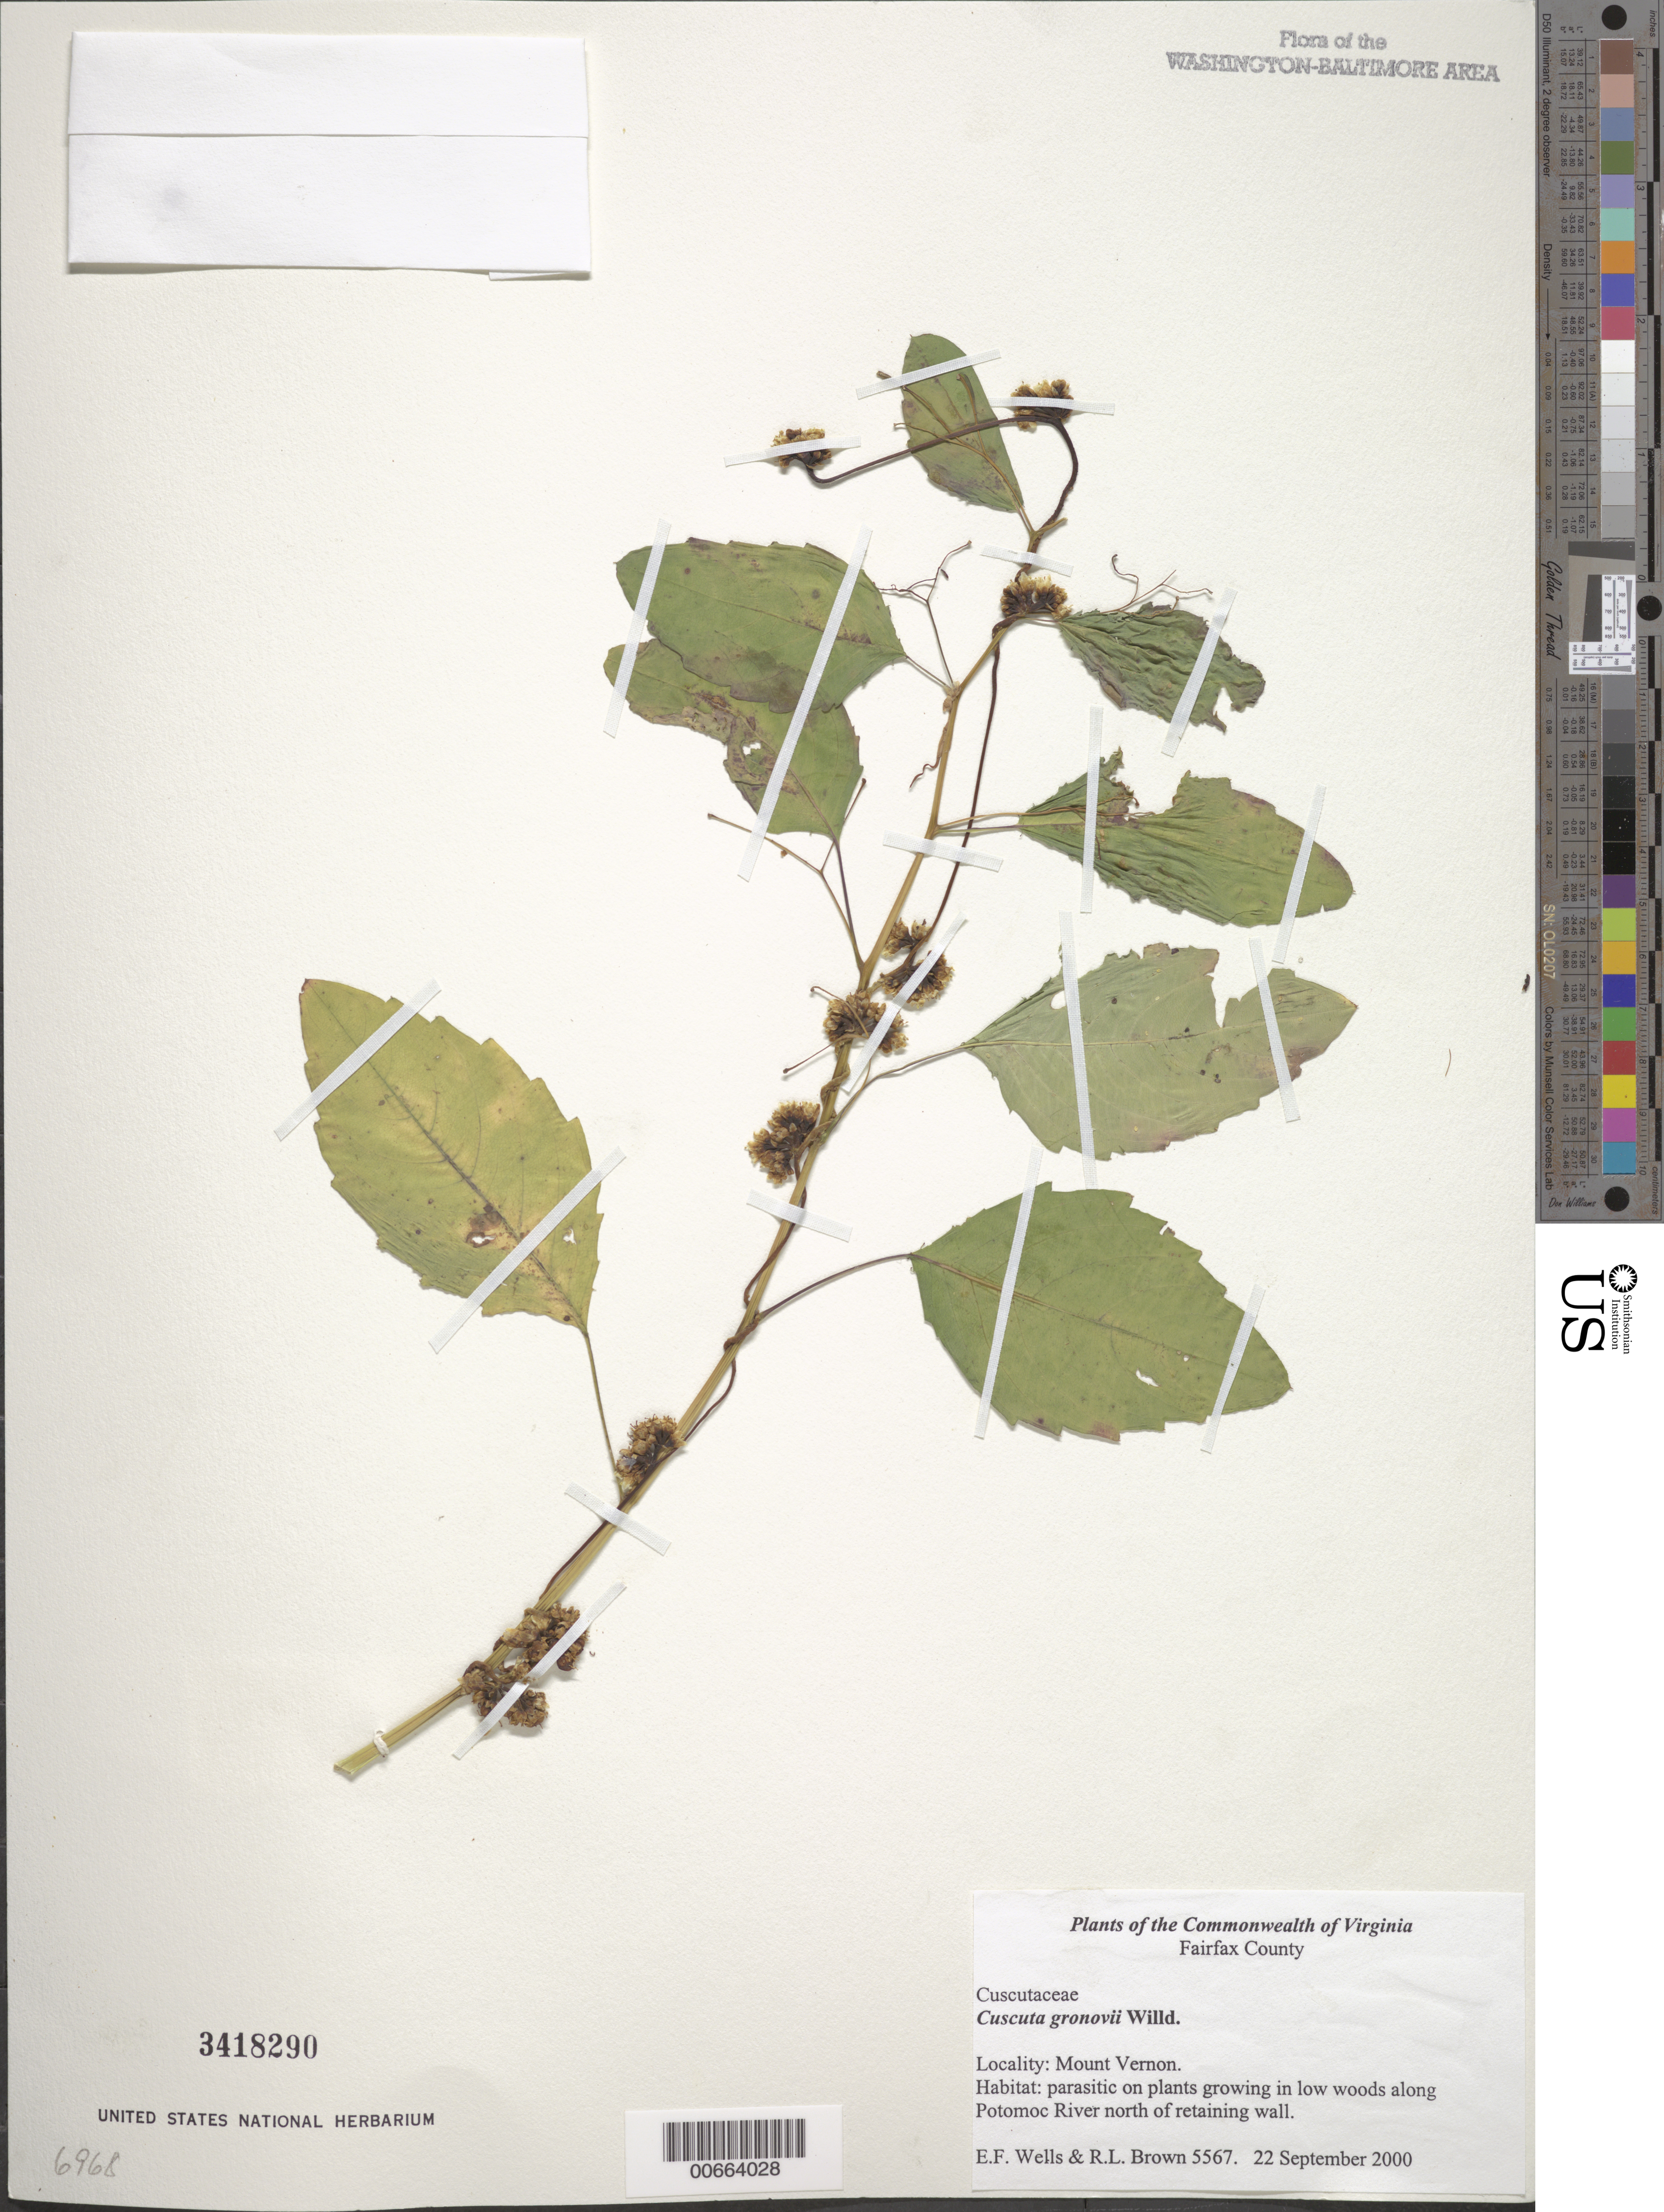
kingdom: Plantae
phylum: Tracheophyta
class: Magnoliopsida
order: Solanales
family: Convolvulaceae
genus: Cuscuta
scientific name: Cuscuta gronovii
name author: Willd. ex Schult.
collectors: E. F. Wells & R. L. Brown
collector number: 5567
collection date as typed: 22 Sep 2000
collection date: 2000-09-22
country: United States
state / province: Virginia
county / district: Fairfax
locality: Mount Vernon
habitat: Parasitic on plants growing in low woods along Potomac River north of retaining wall.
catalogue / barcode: US 3418290